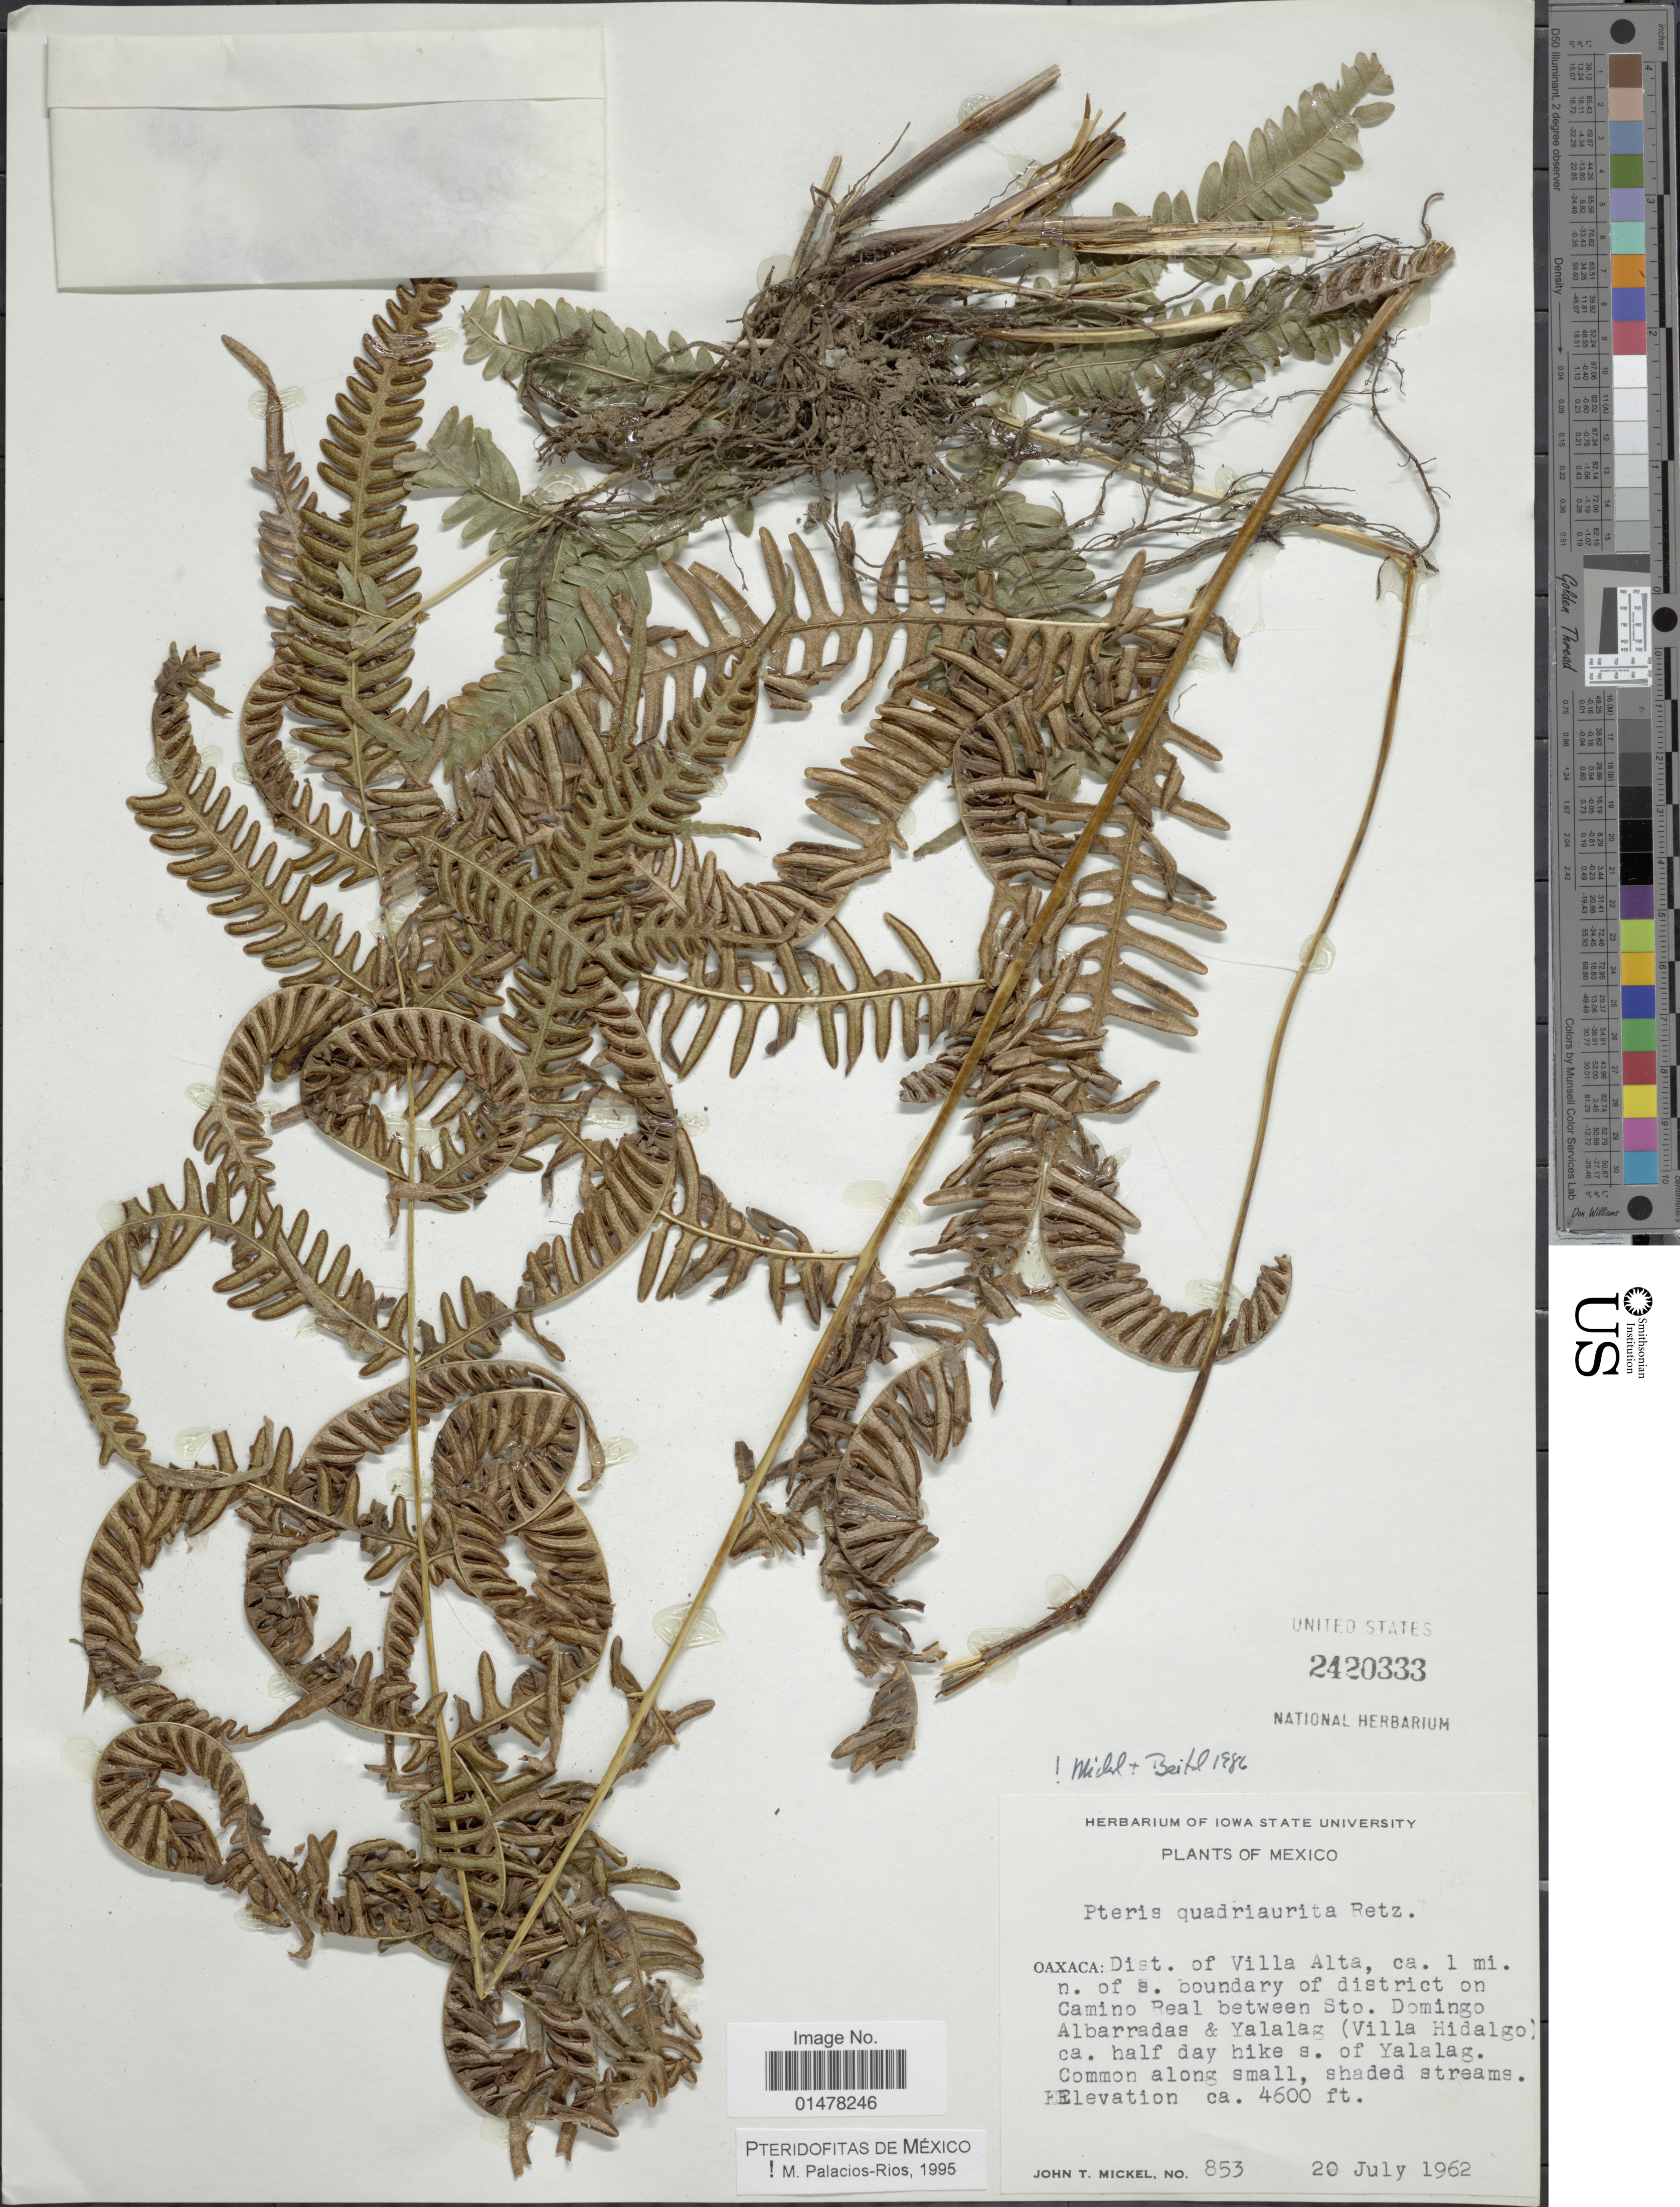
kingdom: Plantae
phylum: Tracheophyta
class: Polypodiopsida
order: Polypodiales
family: Pteridaceae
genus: Pteris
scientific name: Pteris quadriaurita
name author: Retz.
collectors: J. T. Mickel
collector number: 853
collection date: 1962-07-20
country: Mexico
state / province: Oaxaca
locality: Plants of Mexico, Oaxaca: Dist. of Villa Alta, ca. 1 mi. n. of s. boundary of district on camino Real between Sto. Domingo Albarradas & Yalalag(Villa Hidalgo) ca. half day hike s. of Yalalag. common along small, shaded streams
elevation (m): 1402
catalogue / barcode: US 2420333